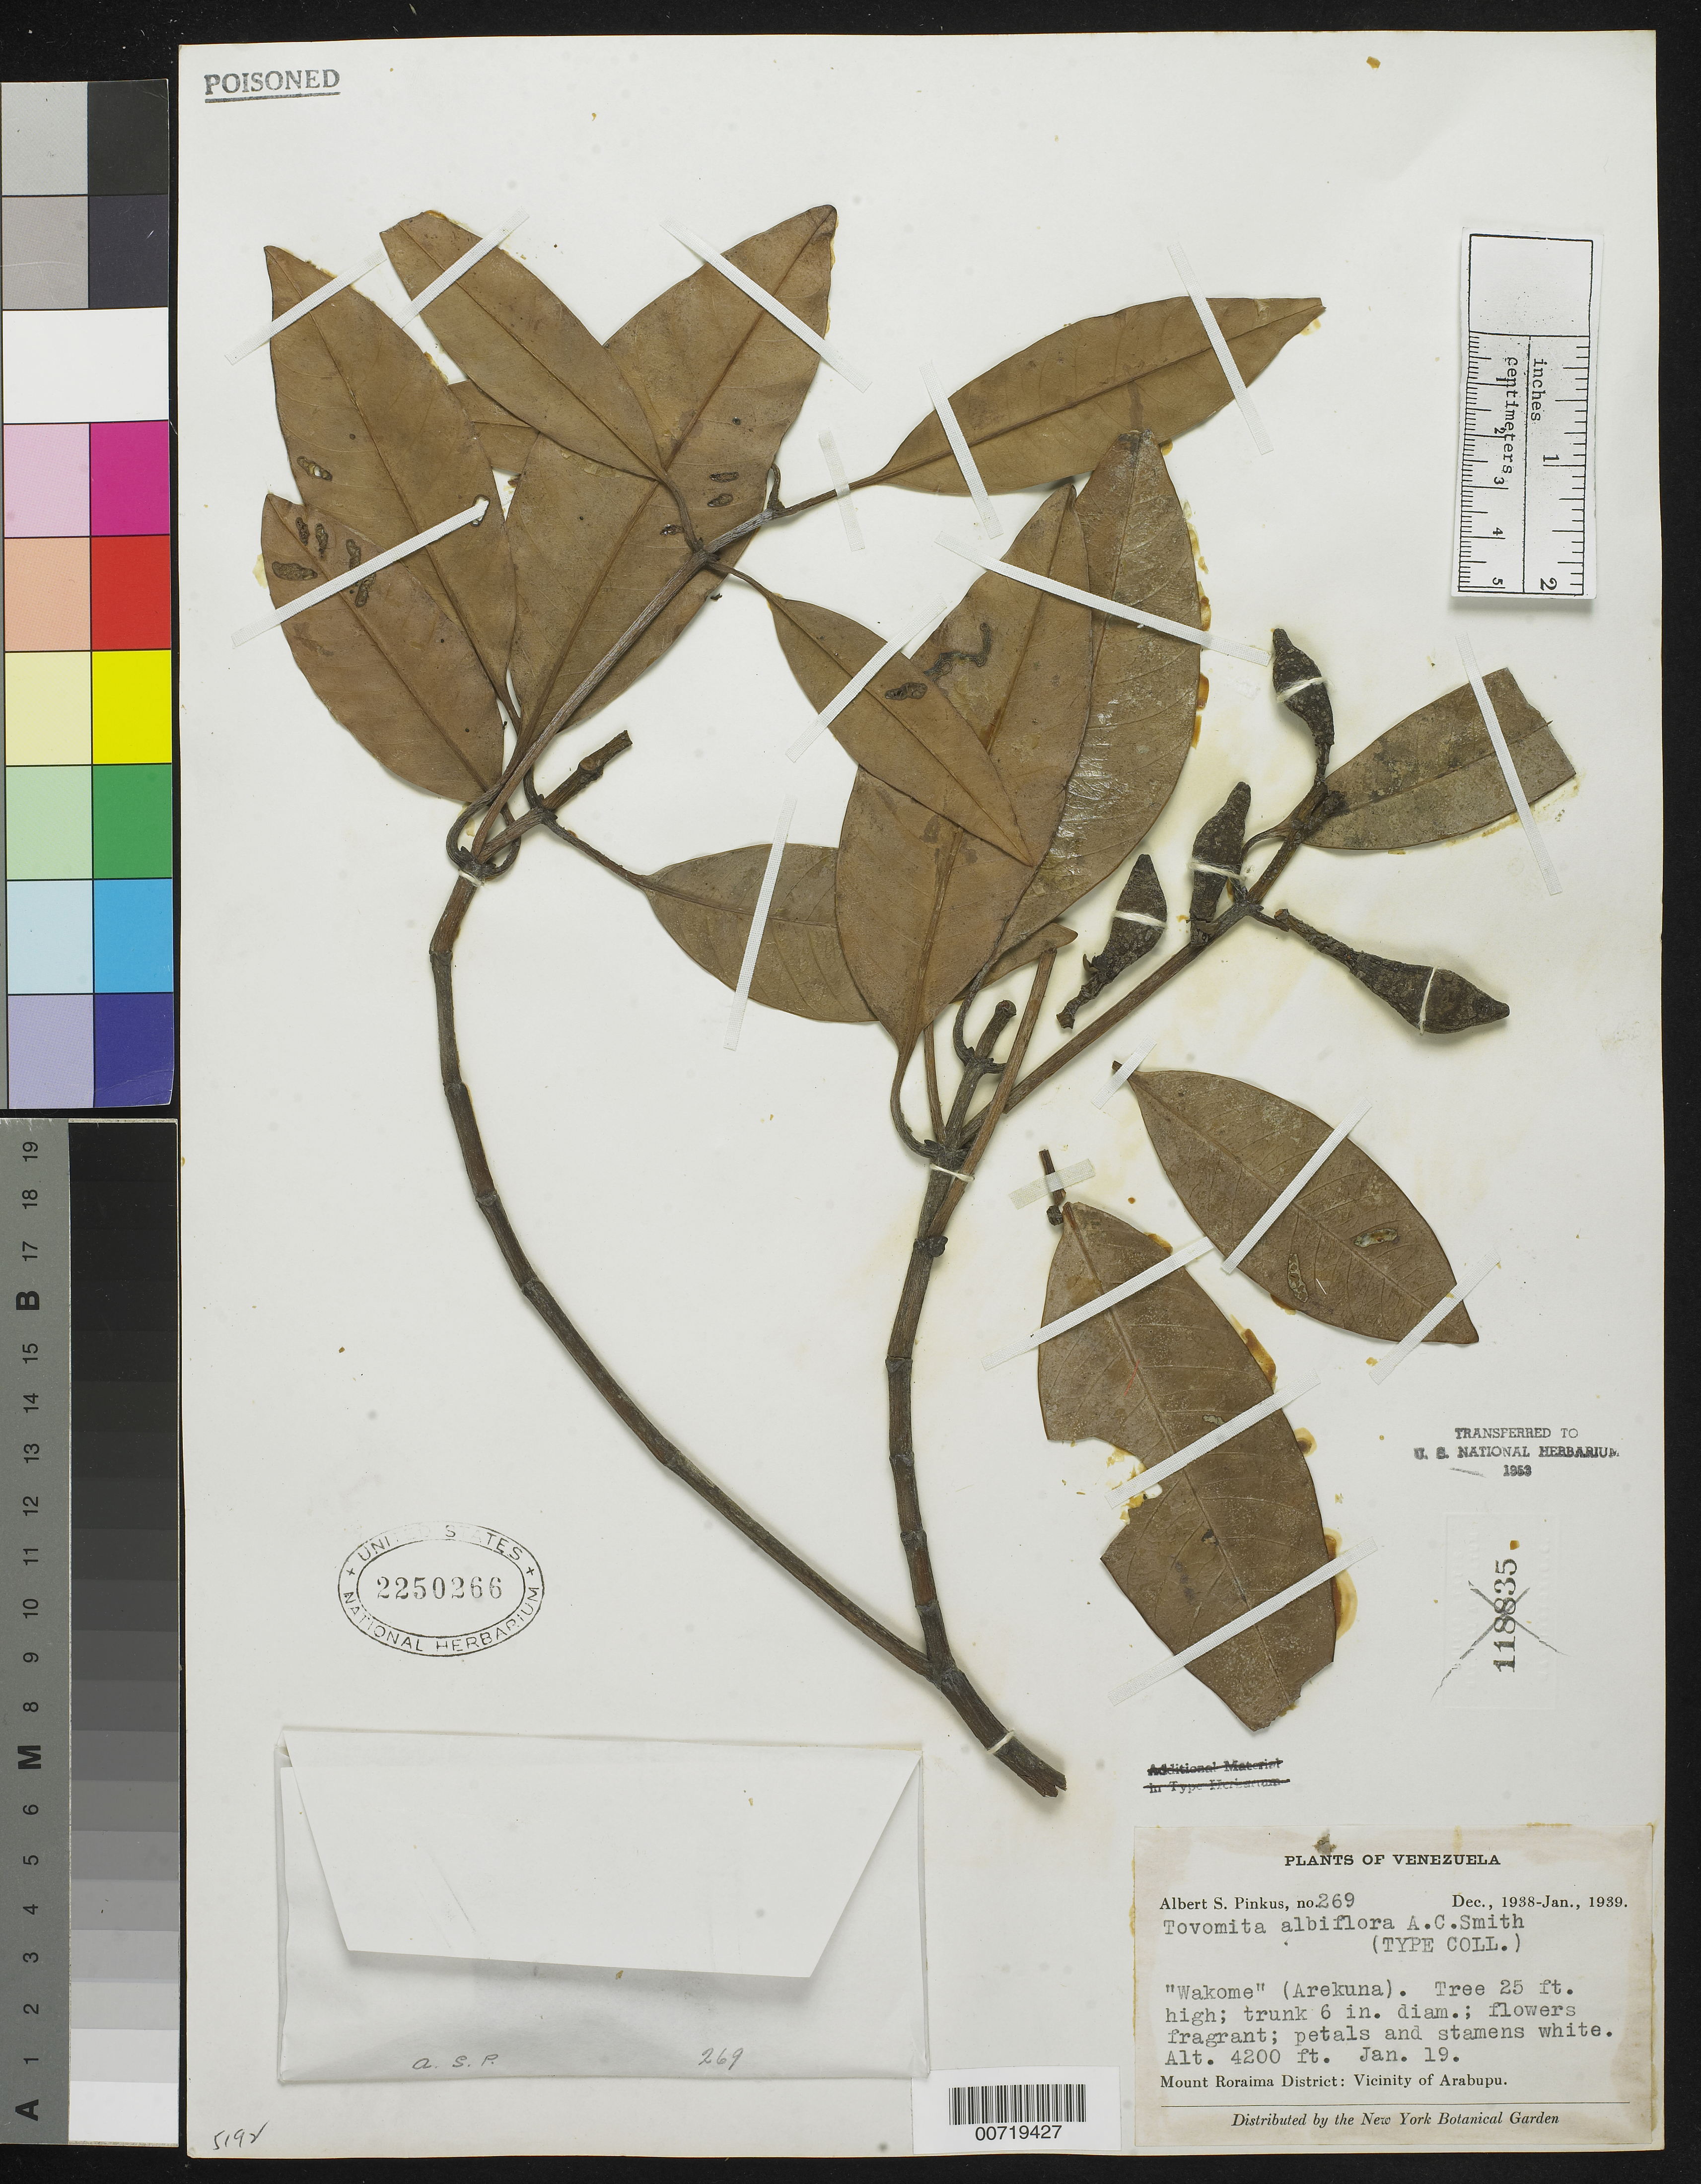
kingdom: Plantae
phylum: Tracheophyta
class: Magnoliopsida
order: Malpighiales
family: Clusiaceae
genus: Tovomita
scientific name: Tovomita albiflora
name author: A.C. Sm.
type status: Isotype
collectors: A. Pinkus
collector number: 269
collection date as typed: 19 Jan 1939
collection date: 1939-01-19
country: Venezuela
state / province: Bolívar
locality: Mount Roraima District: Vicinity of Arabupu.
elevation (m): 1280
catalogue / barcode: US 2250266